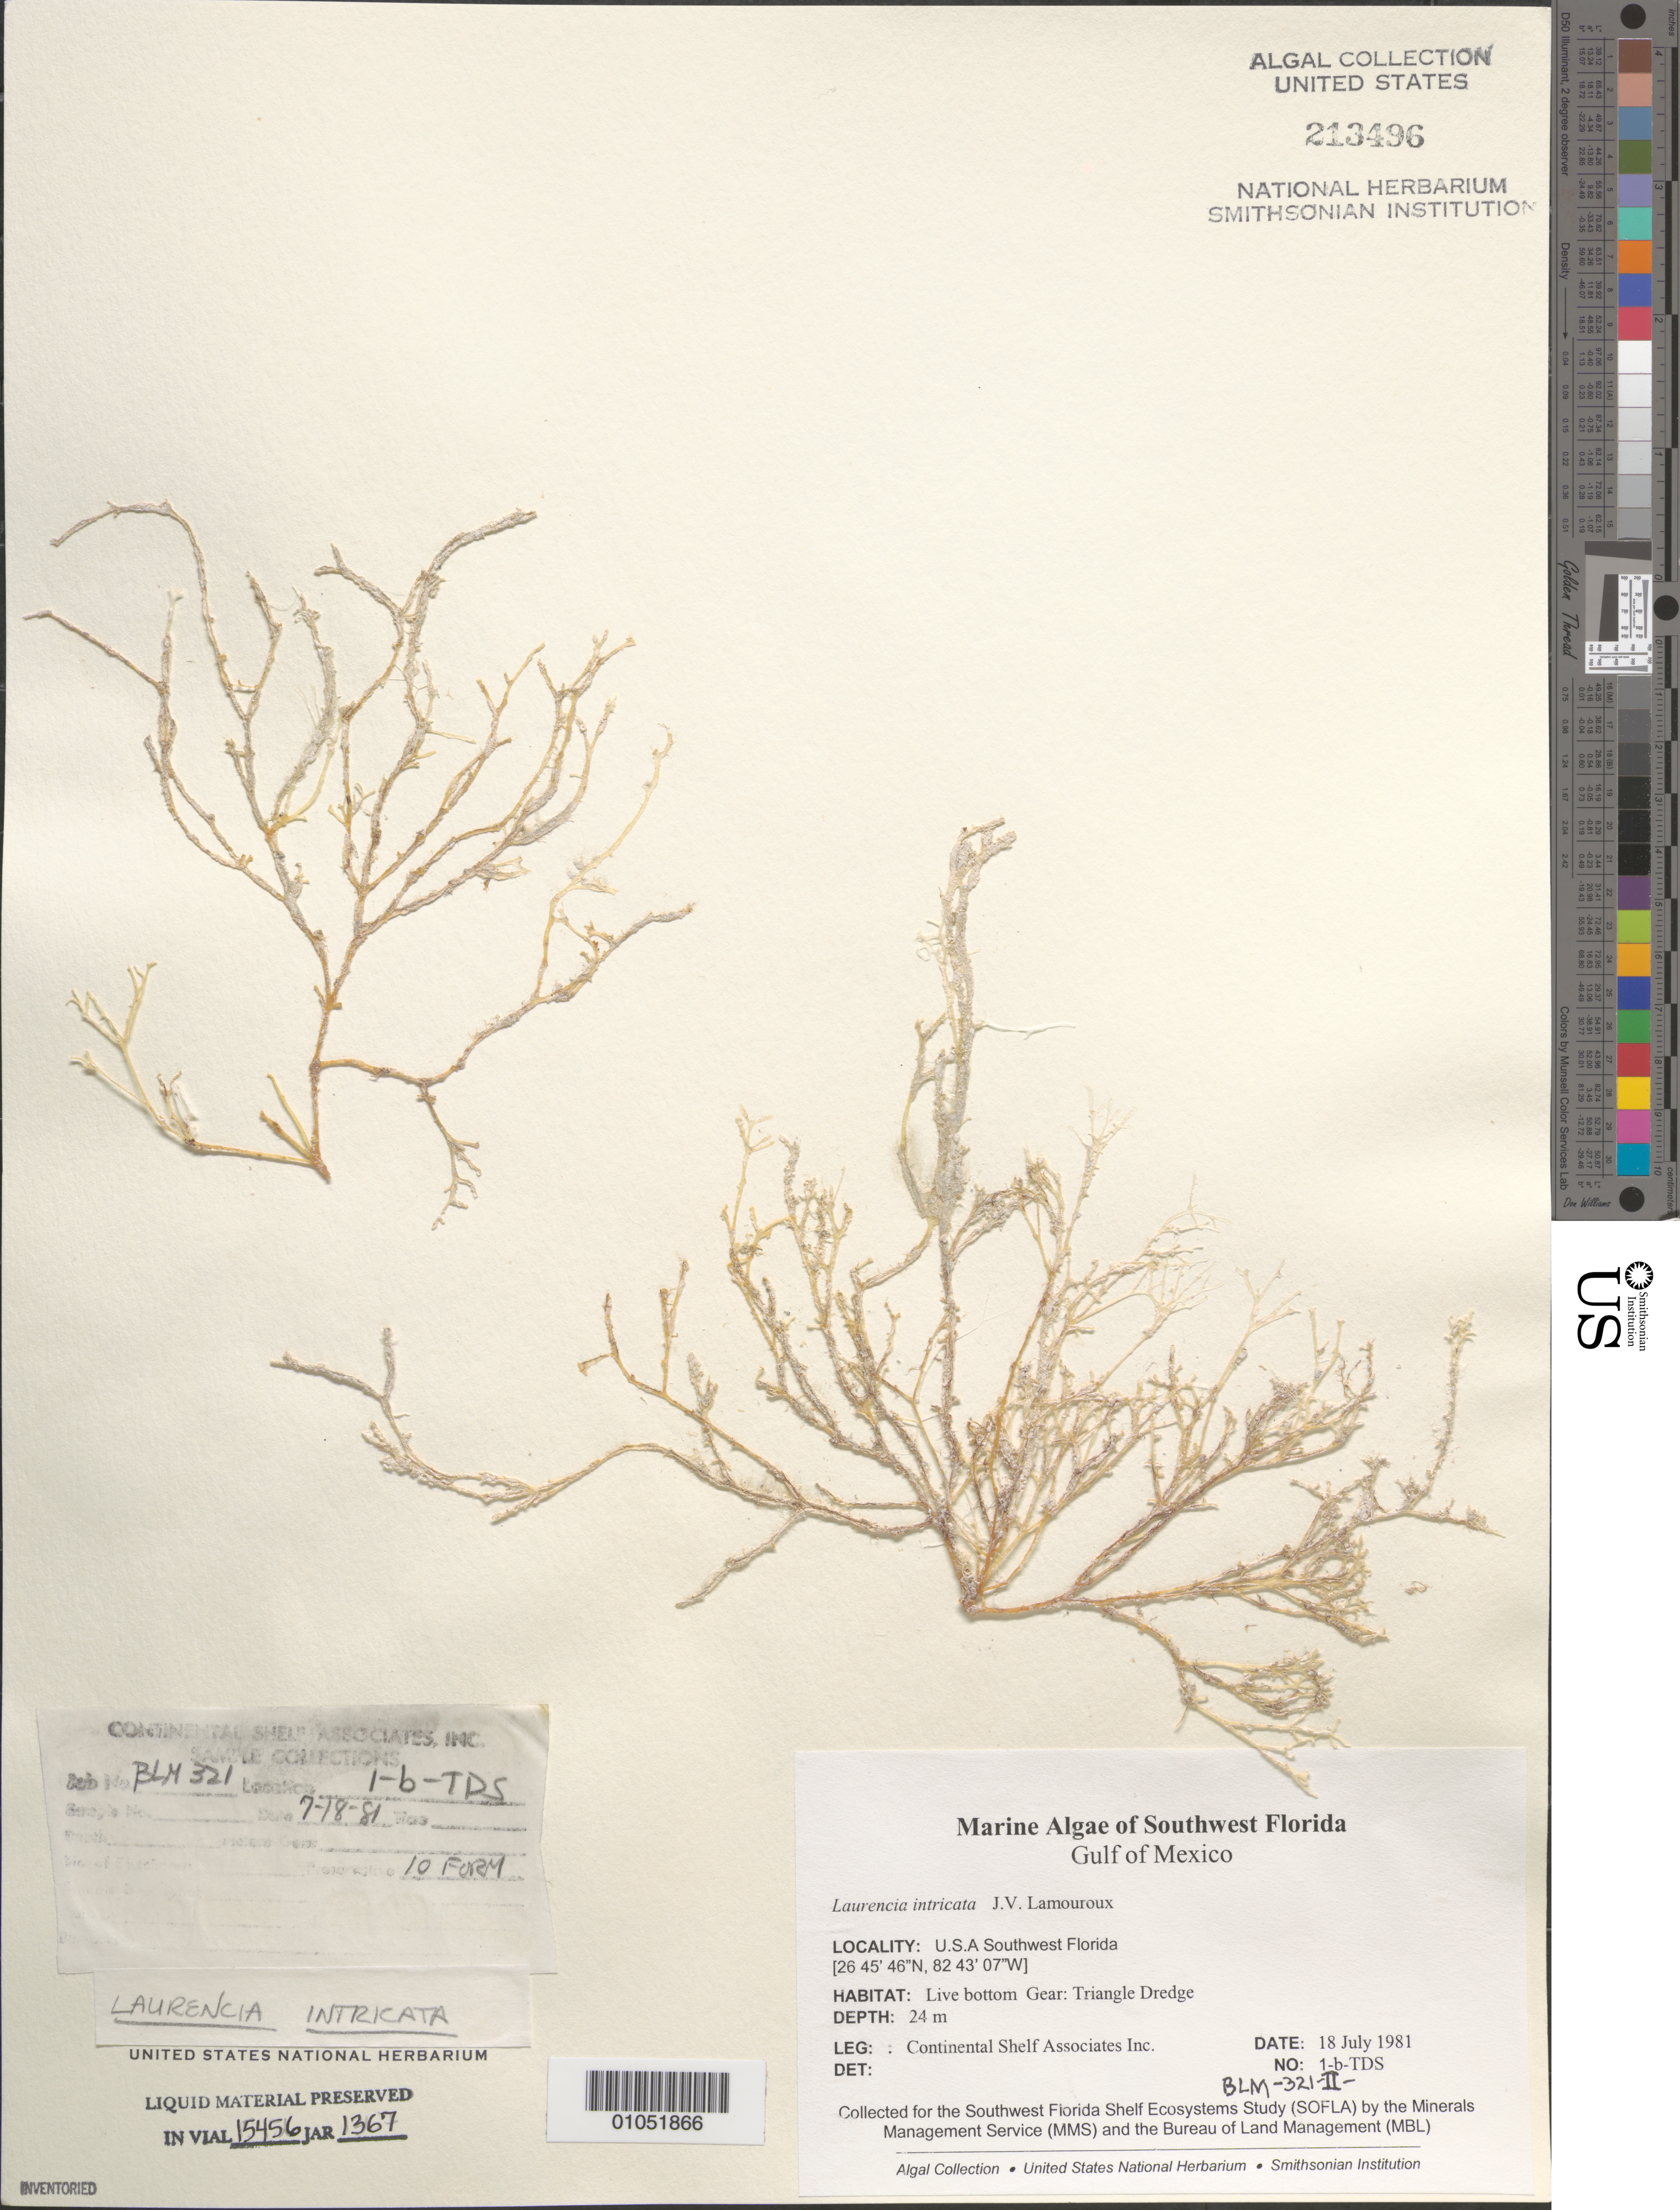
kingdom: Plantae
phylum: Rhodophyta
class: Florideophyceae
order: Ceramiales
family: Rhodomelaceae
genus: Laurencia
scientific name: Laurencia intricata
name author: J.V.Lamouroux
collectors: Continental Shelf Associates for the MMS/BLM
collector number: BLM-321-II-1-B-TDS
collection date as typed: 18 Jul 1981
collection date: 1981-07-18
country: United States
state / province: Florida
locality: Gulf of Mexico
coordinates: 26 45'46"N, 82 43'07"W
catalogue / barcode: US 213496